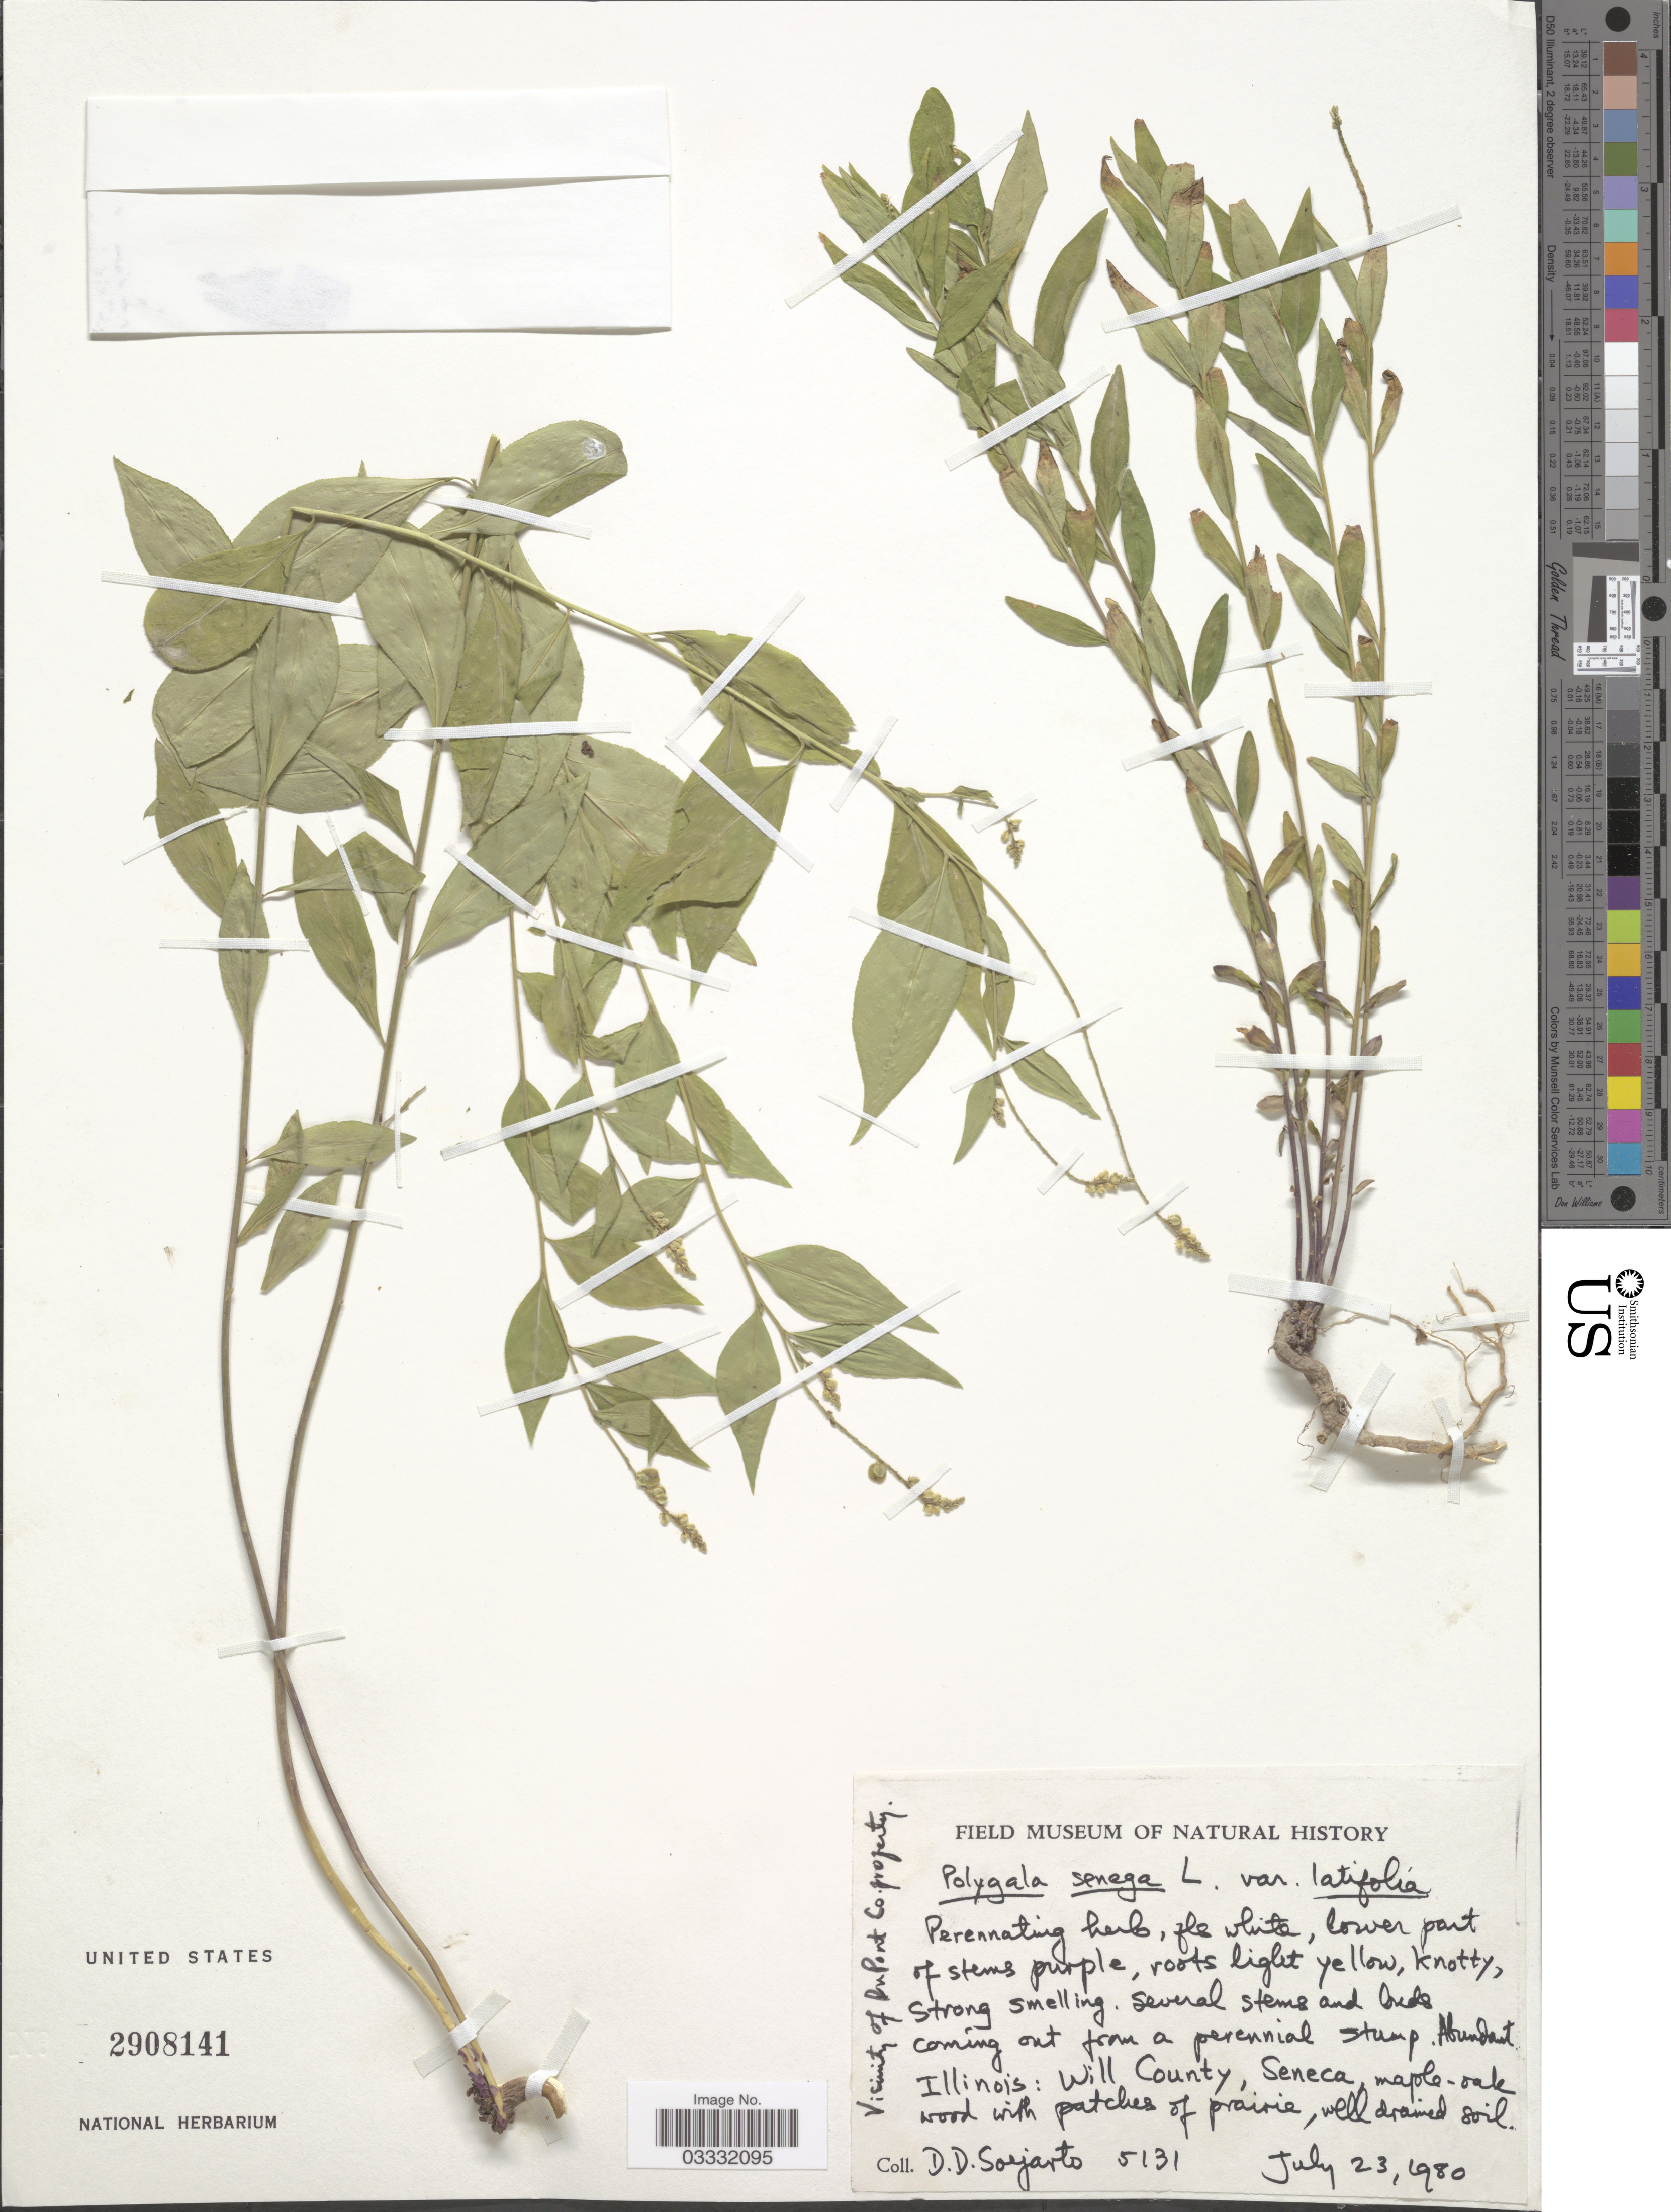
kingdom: Plantae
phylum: Tracheophyta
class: Magnoliopsida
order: Fabales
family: Polygalaceae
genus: Polygala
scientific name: Polygala senega var. latifolia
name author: Torr. & A. Gray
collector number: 5131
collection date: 1980-07-23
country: United States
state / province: Illinois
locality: Will County, Seneca. Vicinity of Du Pont Co. property.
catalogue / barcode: US 2908141